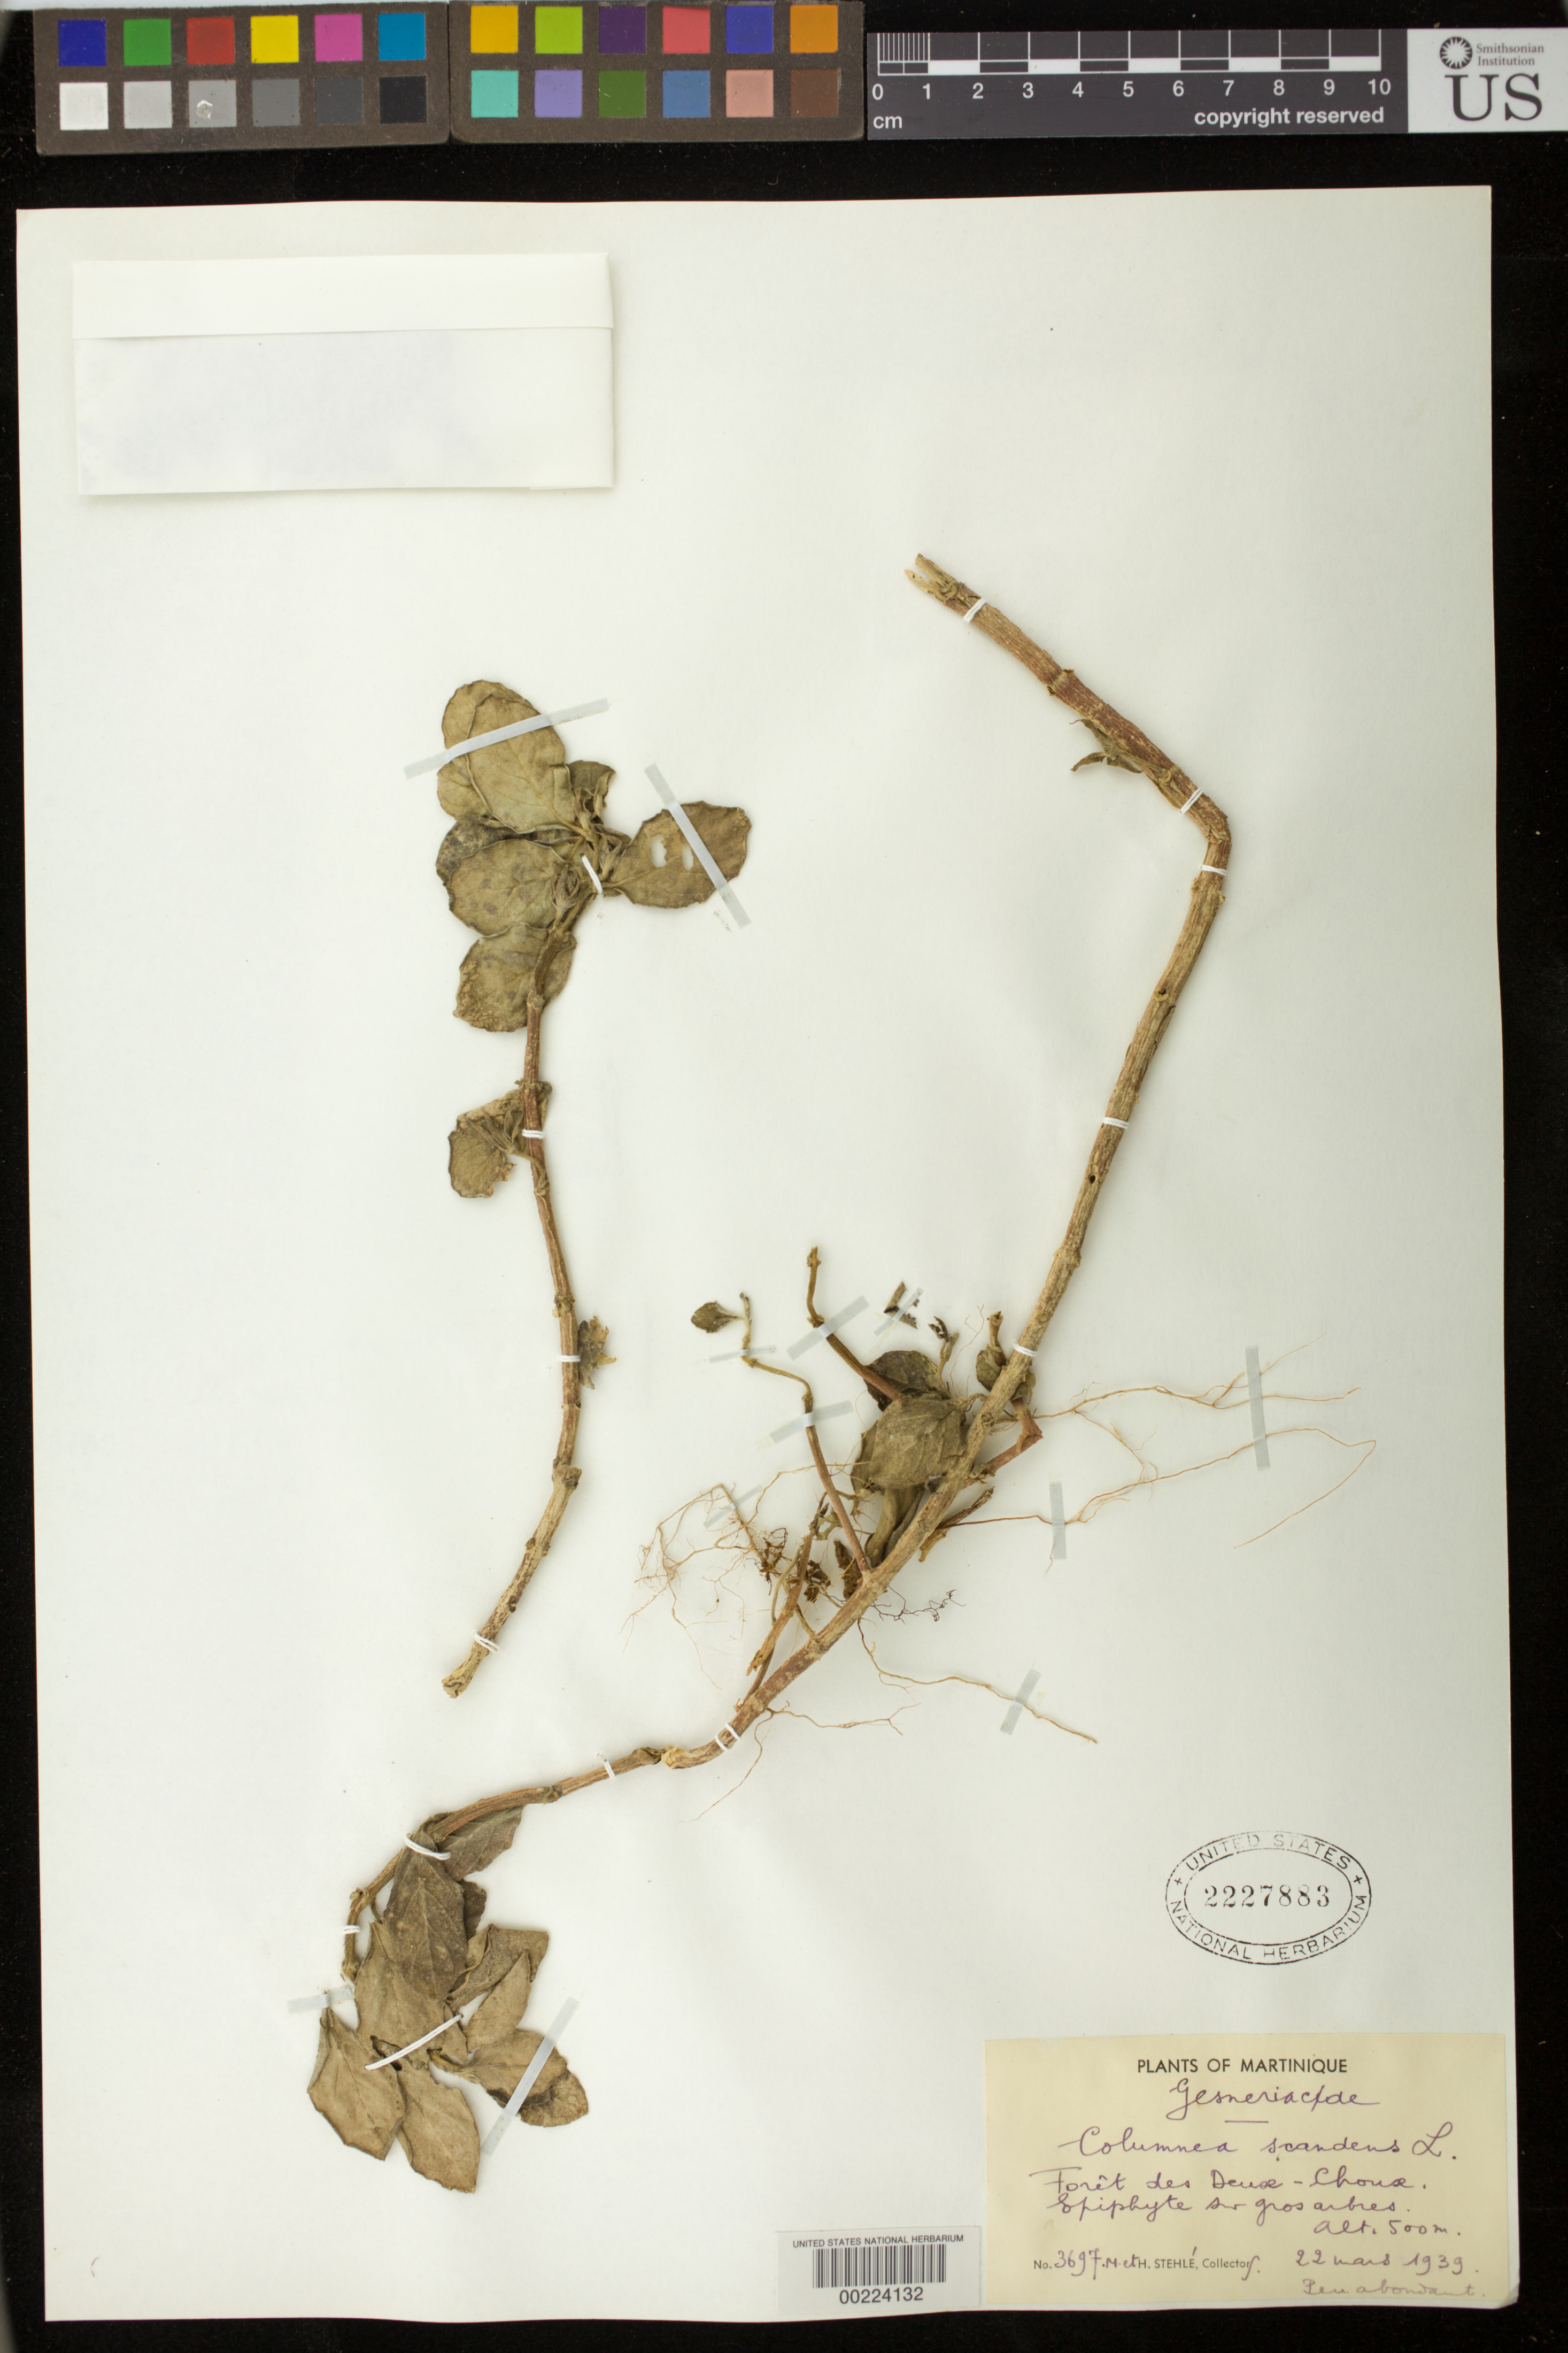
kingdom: Plantae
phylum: Tracheophyta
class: Magnoliopsida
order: Lamiales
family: Gesneriaceae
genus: Columnea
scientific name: Columnea scandens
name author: L.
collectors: H. Stehlé & M. Stehlé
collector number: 3697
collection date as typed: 22 Mar 1939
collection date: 1939-03-22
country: Martinique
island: Martinique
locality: Deux Choux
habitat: Forests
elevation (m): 500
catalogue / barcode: US 2227883